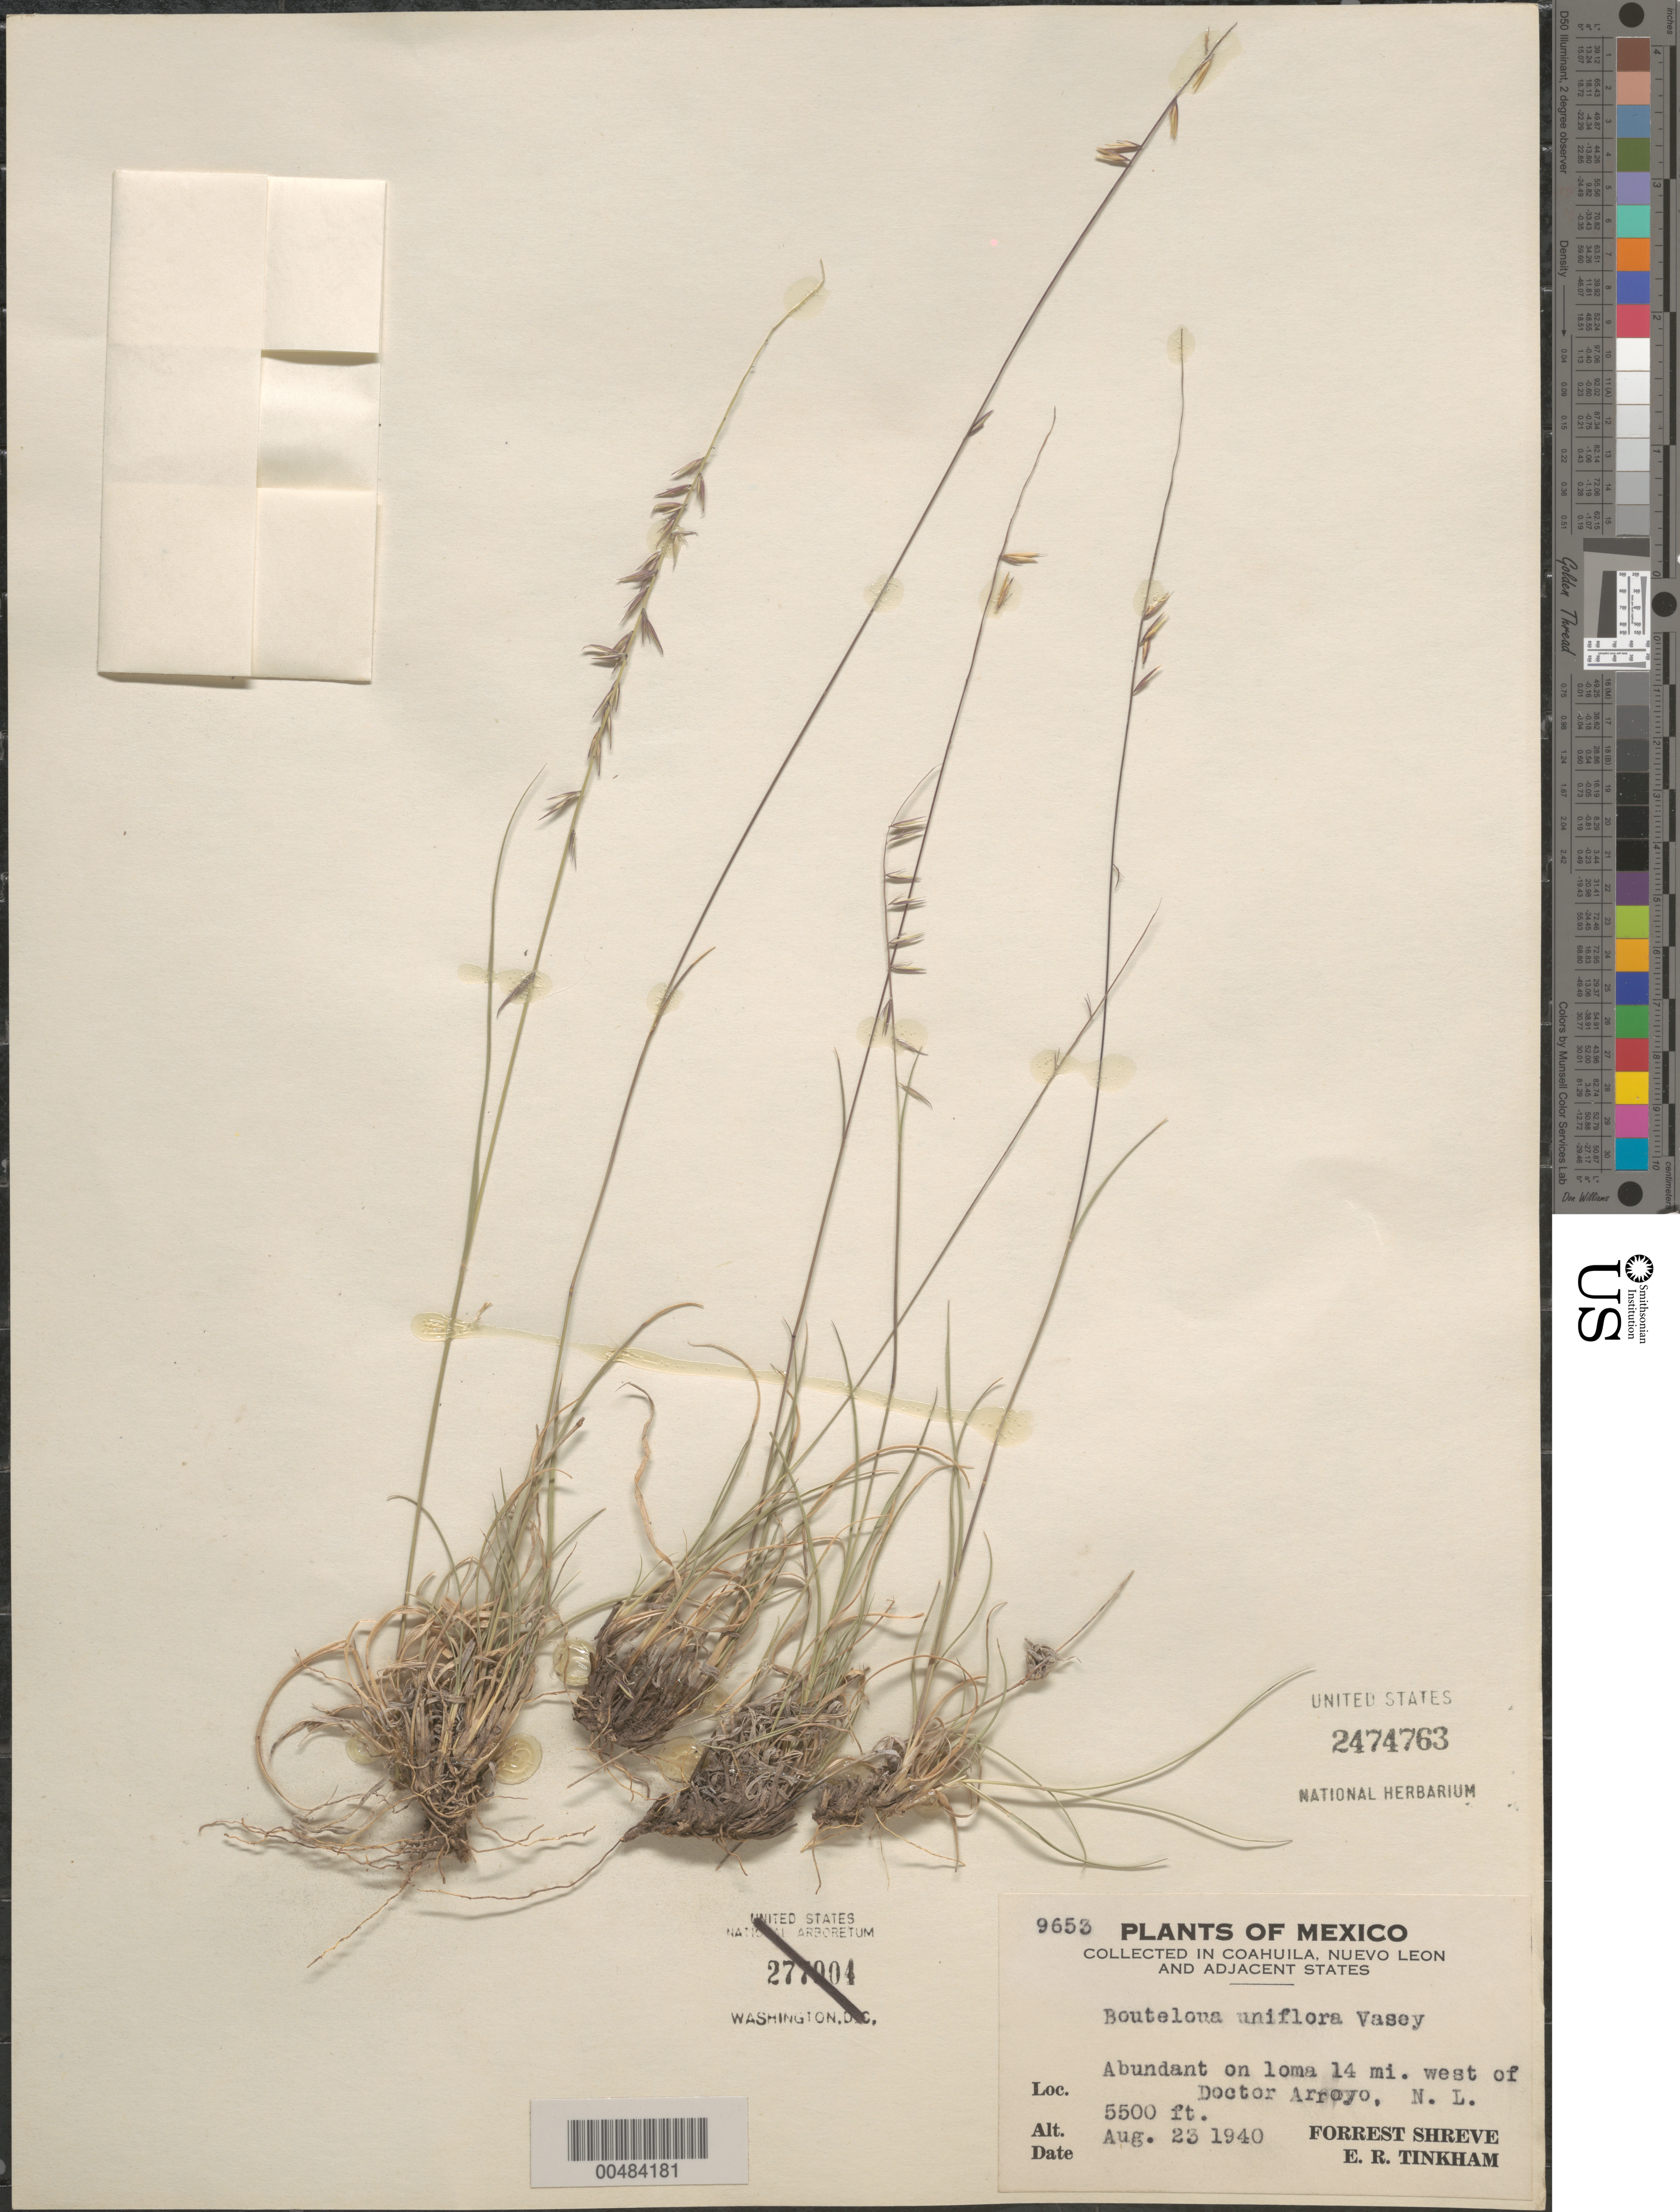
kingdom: Plantae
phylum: Tracheophyta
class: Liliopsida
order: Poales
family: Poaceae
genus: Bouteloua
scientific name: Bouteloua uniflora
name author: Vasey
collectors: F. Shreve & E. Tinkham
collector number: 9653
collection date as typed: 23 Aug 1940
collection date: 1940-08-23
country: Mexico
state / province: Nuevo Leon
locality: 14 mi W of Doctor Arroyo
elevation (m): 1676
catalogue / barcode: US 2474763